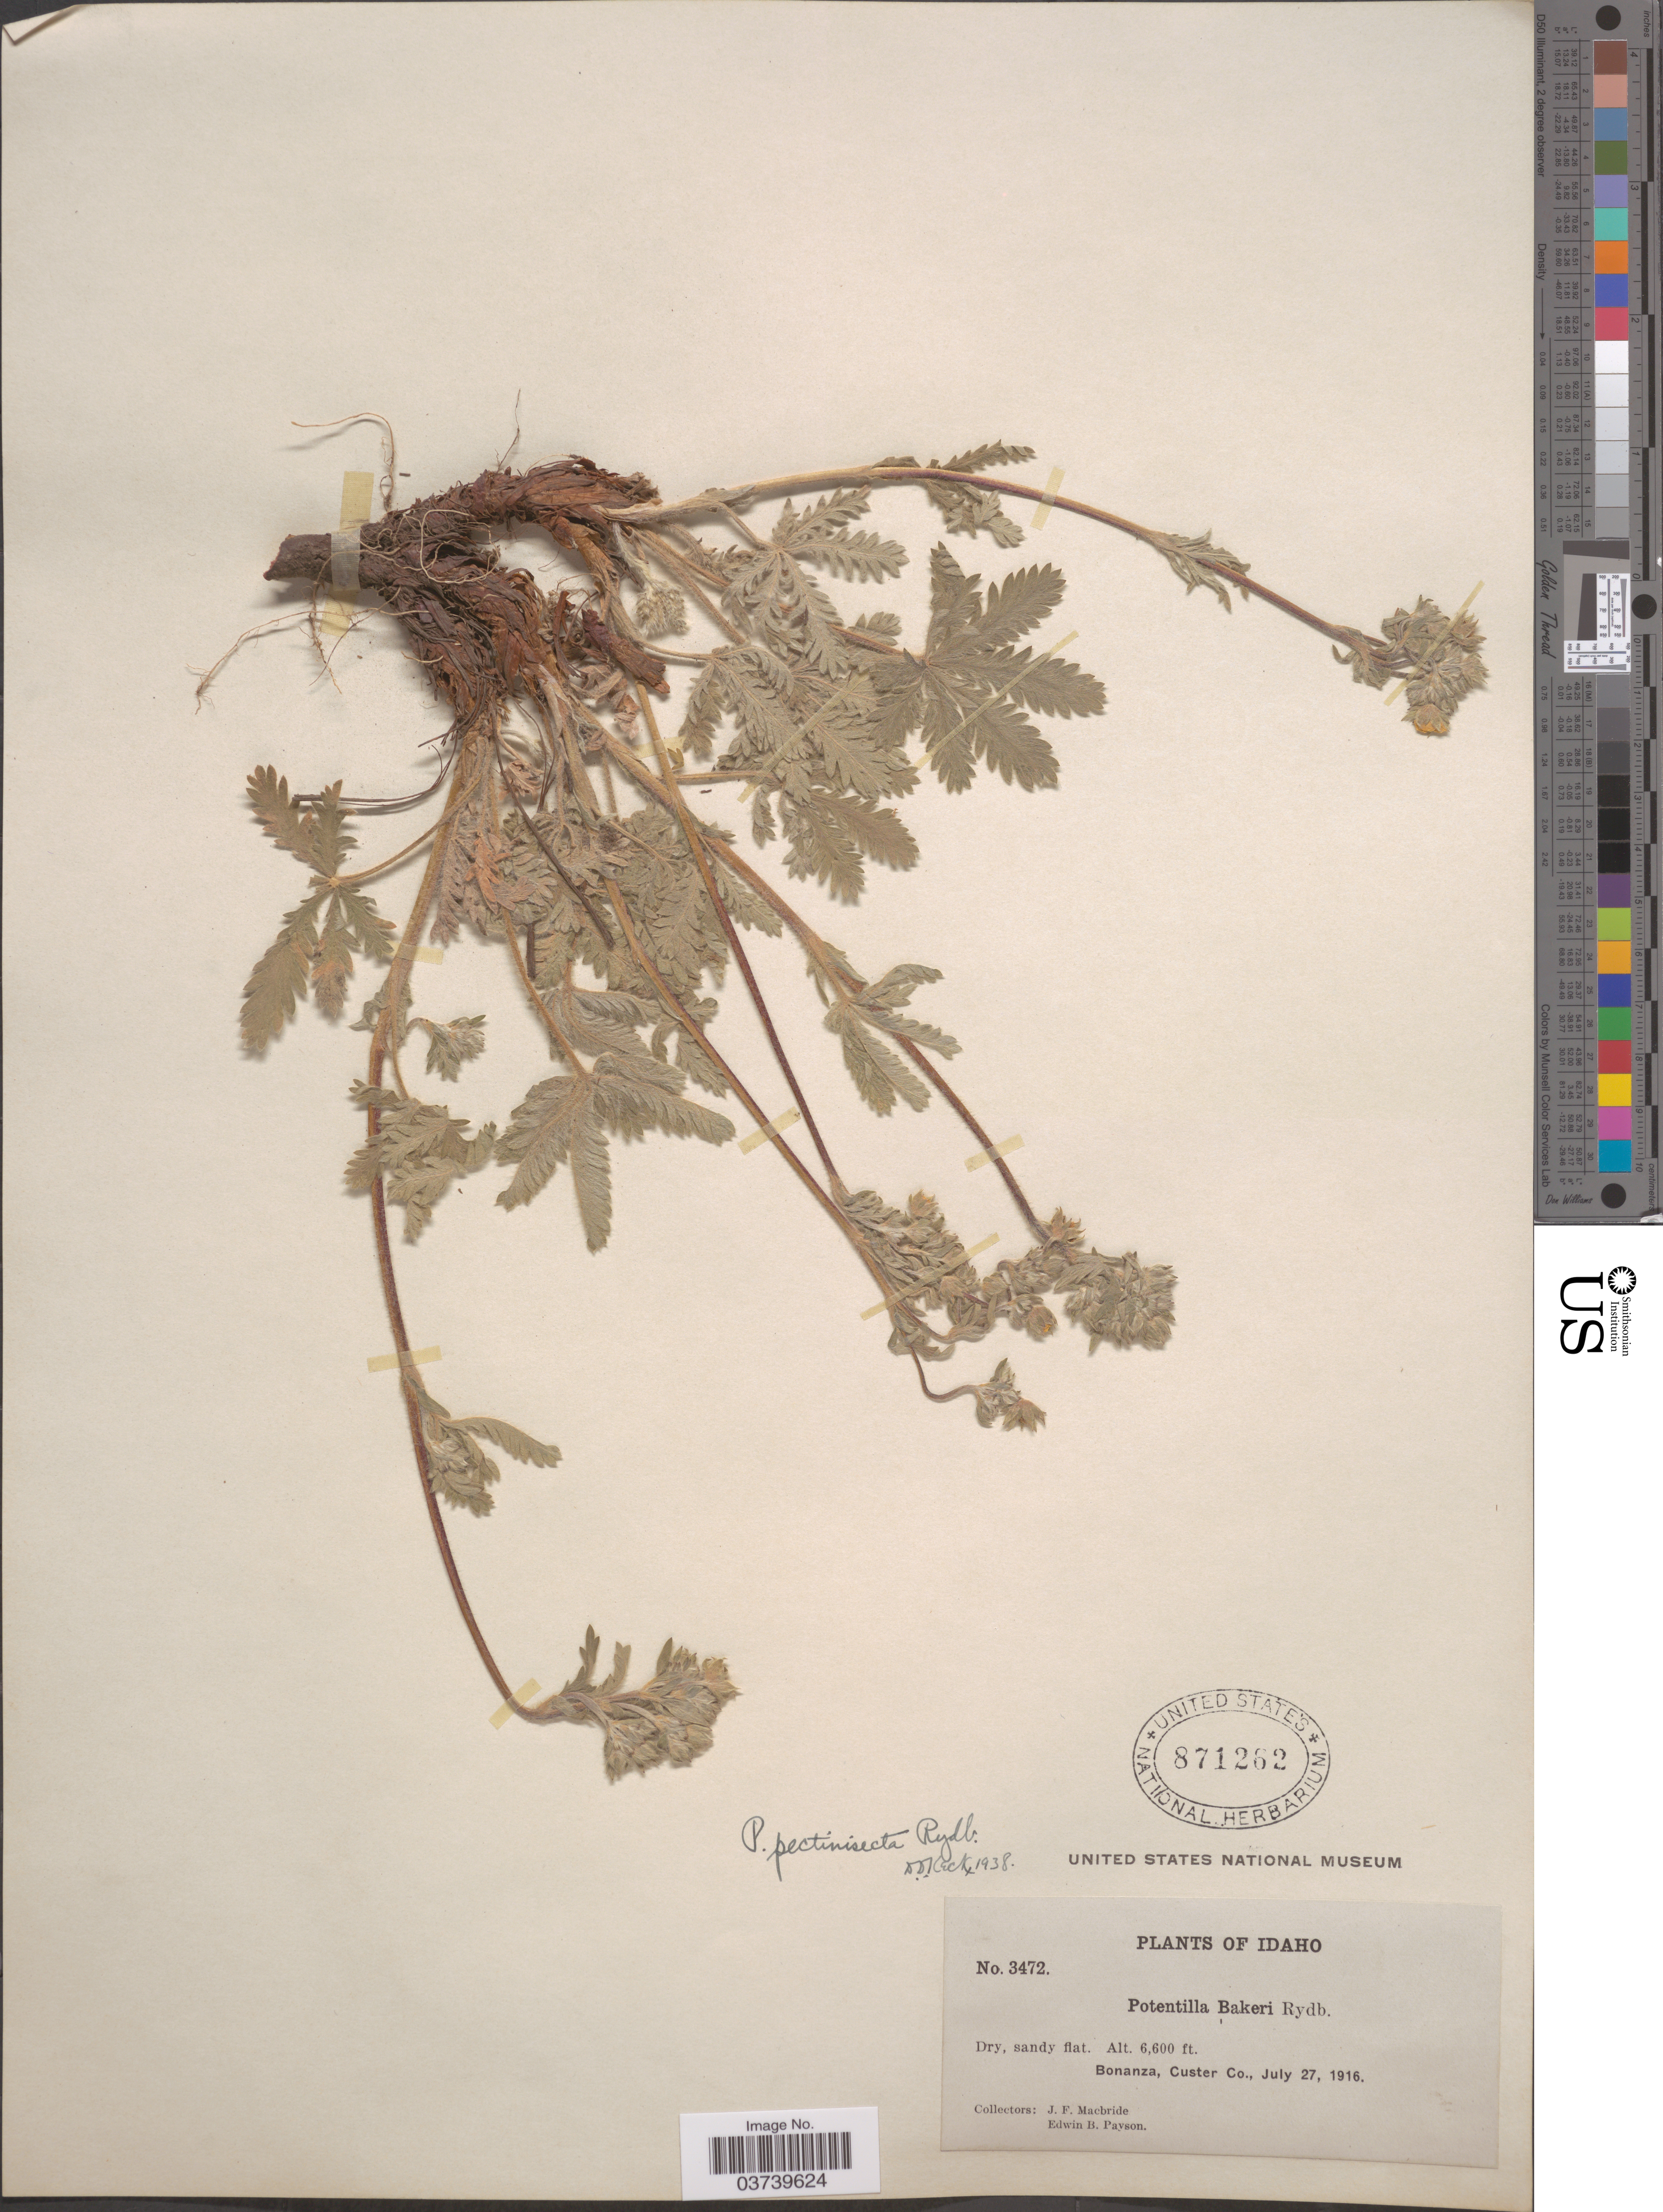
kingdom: Plantae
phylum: Tracheophyta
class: Magnoliopsida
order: Rosales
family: Rosaceae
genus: Potentilla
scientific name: Potentilla gracilis var. elmeri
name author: (Rydb.) Jeps.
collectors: J. F. Macbride & E. B. Payson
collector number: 3472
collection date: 1916-07-27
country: United States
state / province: Idaho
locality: Bonanza, Custer Co.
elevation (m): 2012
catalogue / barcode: US 871262